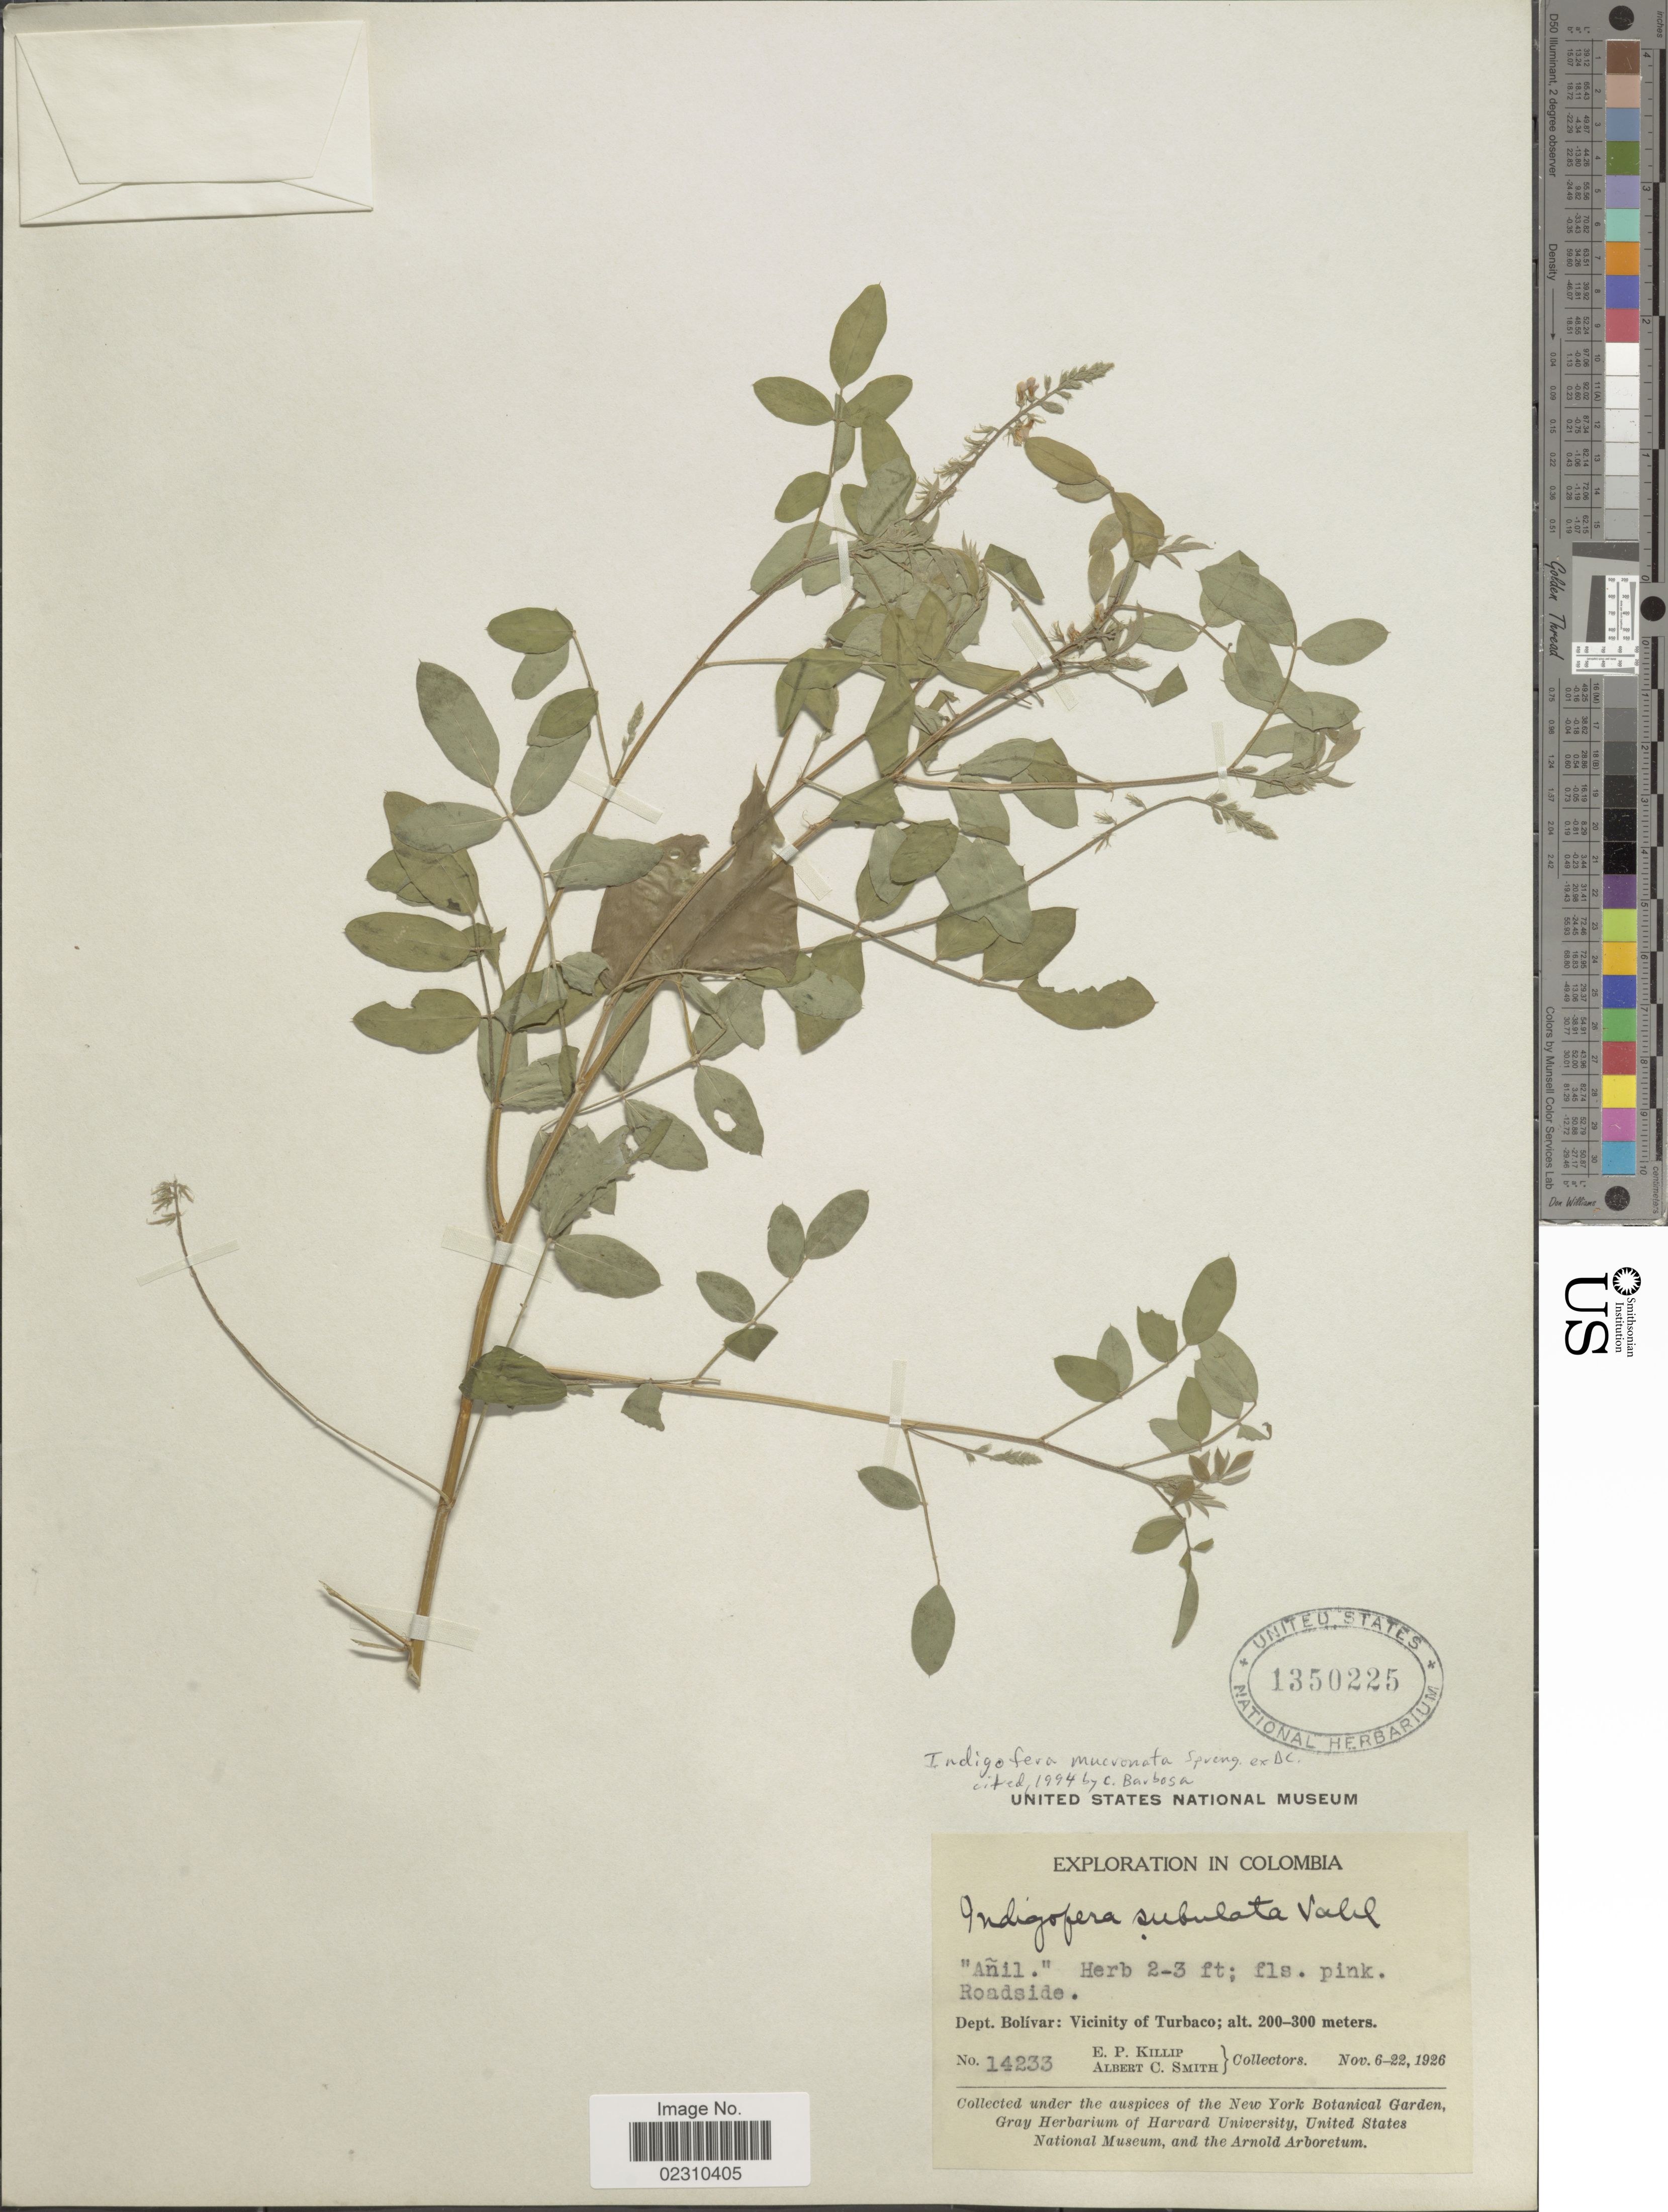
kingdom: Plantae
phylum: Tracheophyta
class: Magnoliopsida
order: Fabales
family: Fabaceae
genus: Indigofera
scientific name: Indigofera mucronata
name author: Lam.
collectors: E. P. Killip & A. C. Smith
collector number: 14233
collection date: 1926-11-06/1926-11-22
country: Colombia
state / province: Bolívar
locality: Dept. Bolivar: Vicinity of Turbaco.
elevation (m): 200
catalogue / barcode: US 1350225